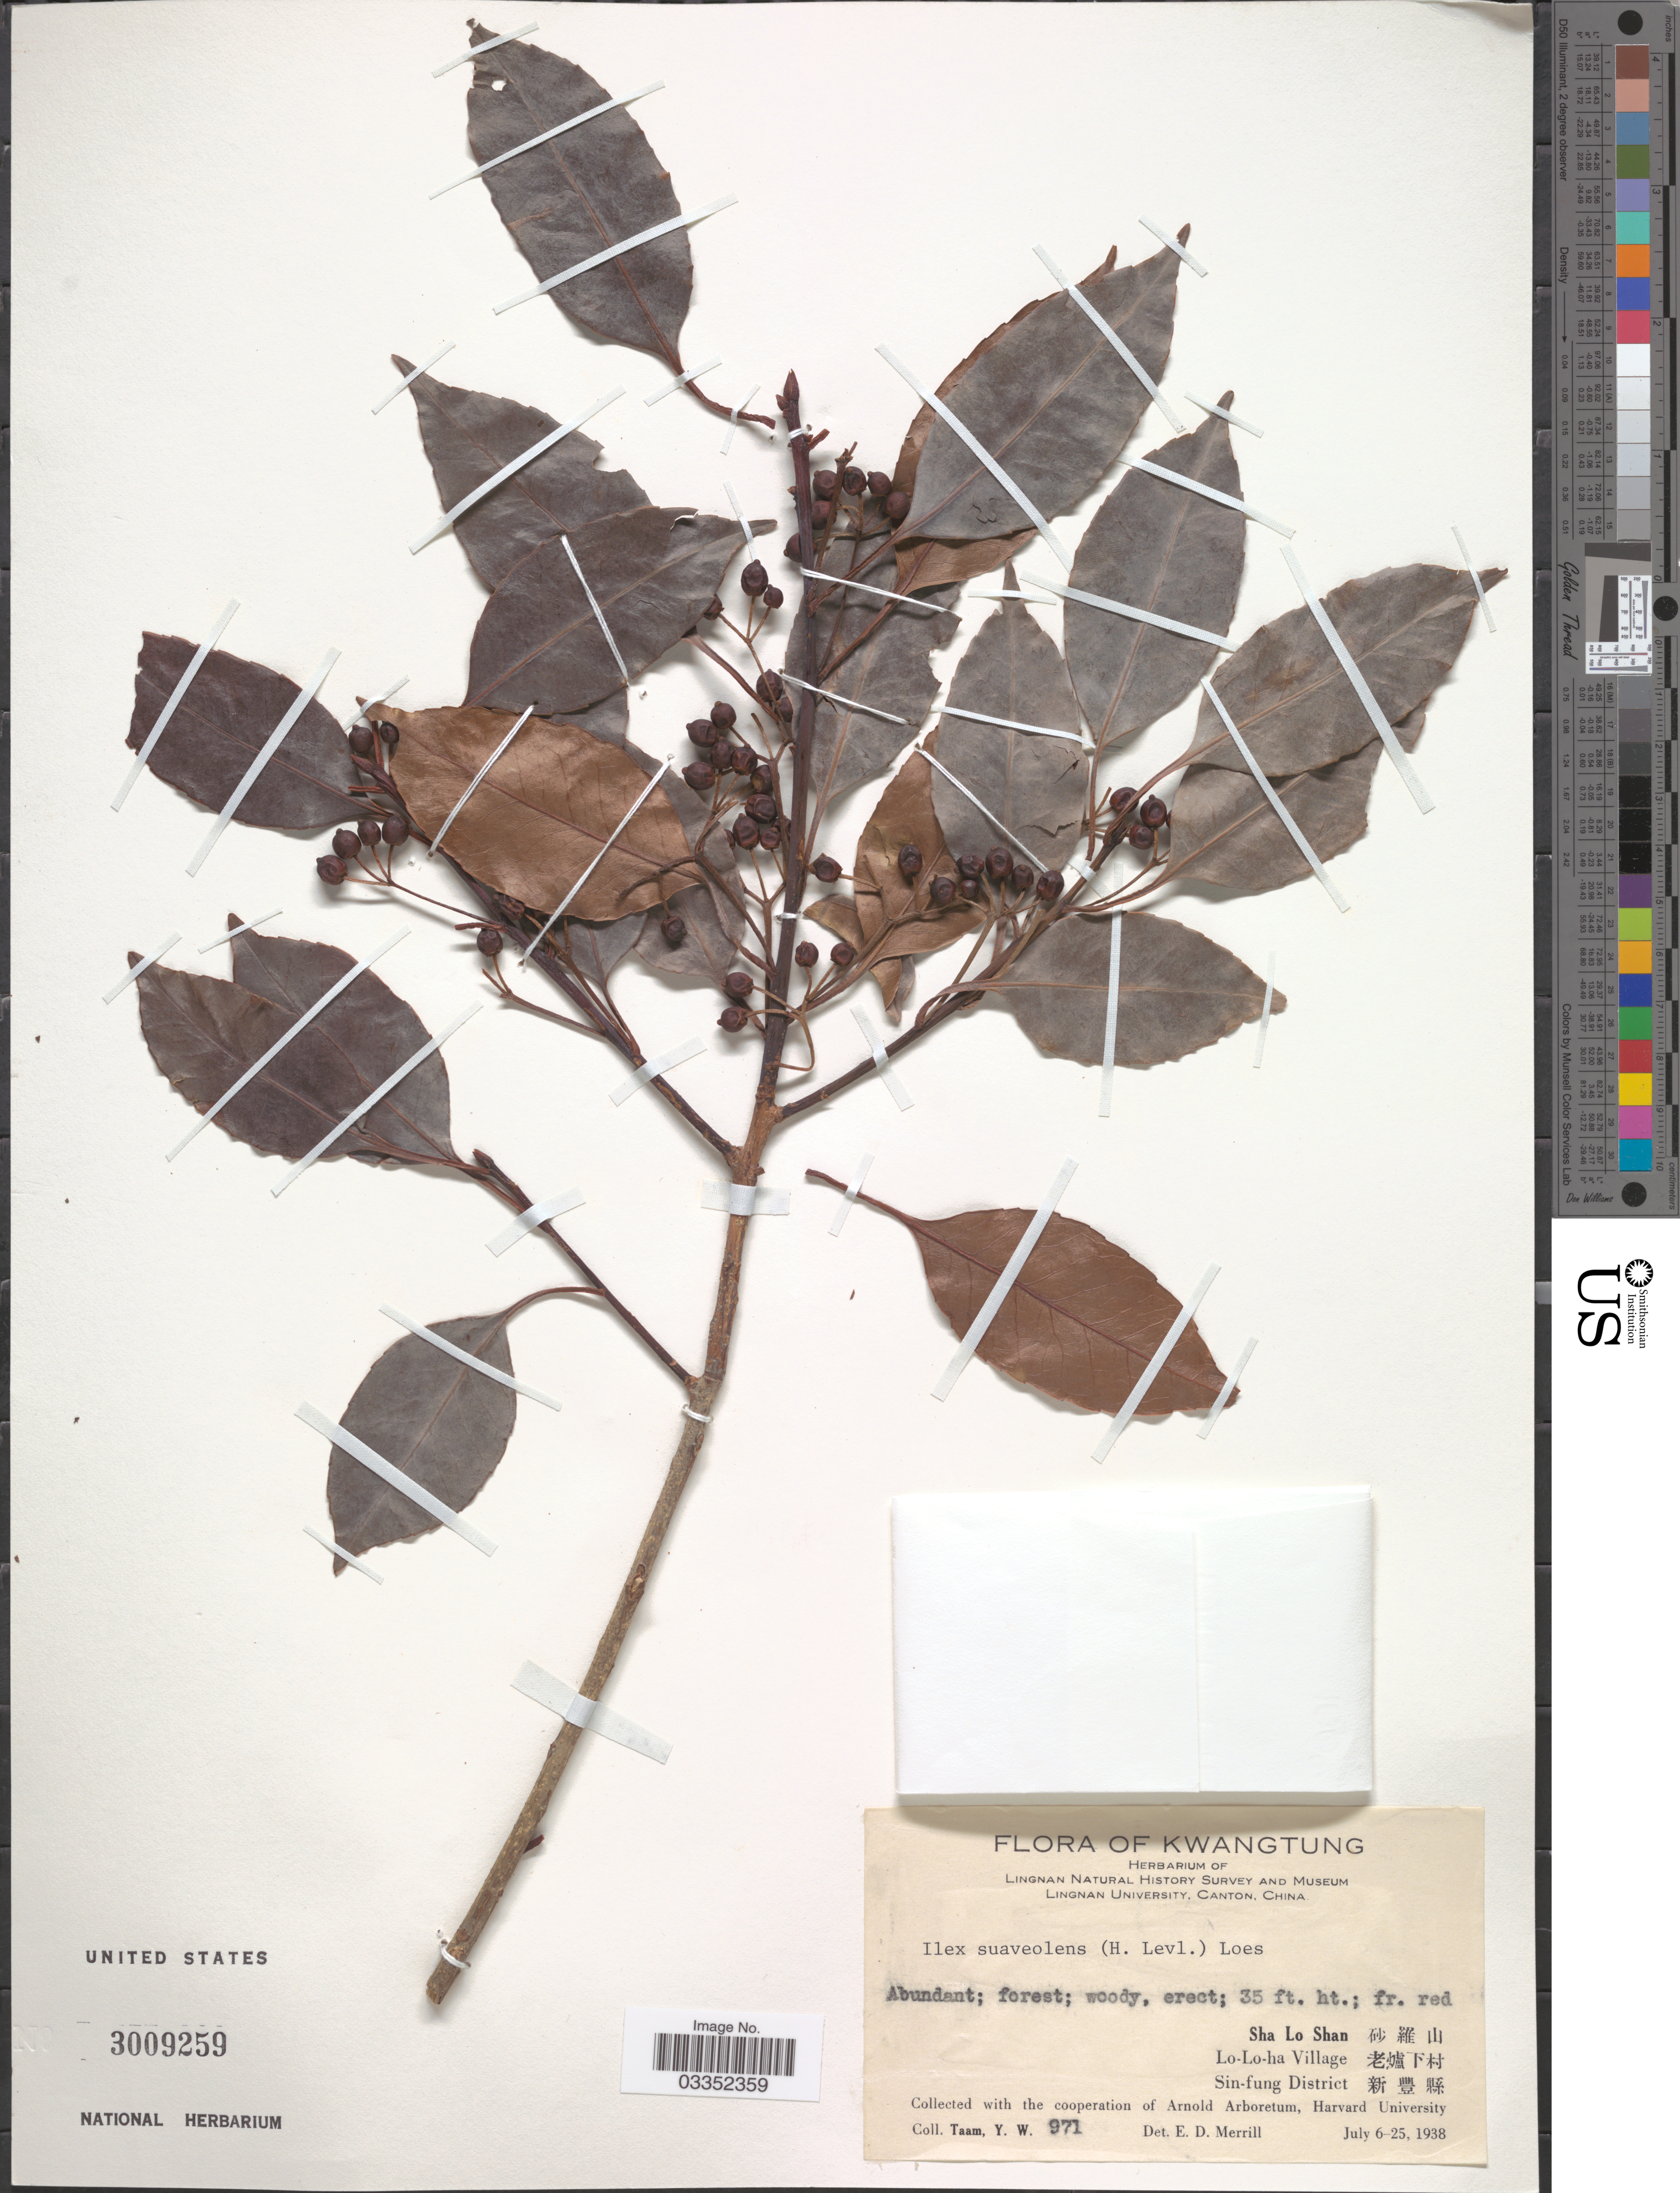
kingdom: Plantae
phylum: Tracheophyta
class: Magnoliopsida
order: Aquifoliales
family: Aquifoliaceae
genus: Ilex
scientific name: Ilex suaveolens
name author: (H. Lév.) Loes.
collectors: Y. W. Taam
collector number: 971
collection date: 1938-07-06/1938-07-25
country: China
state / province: Guangdong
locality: Kwangtung, Sha Lo Shan X, Lo-Lo-ha Village X, Sin-fung District X.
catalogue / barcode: US 3009259